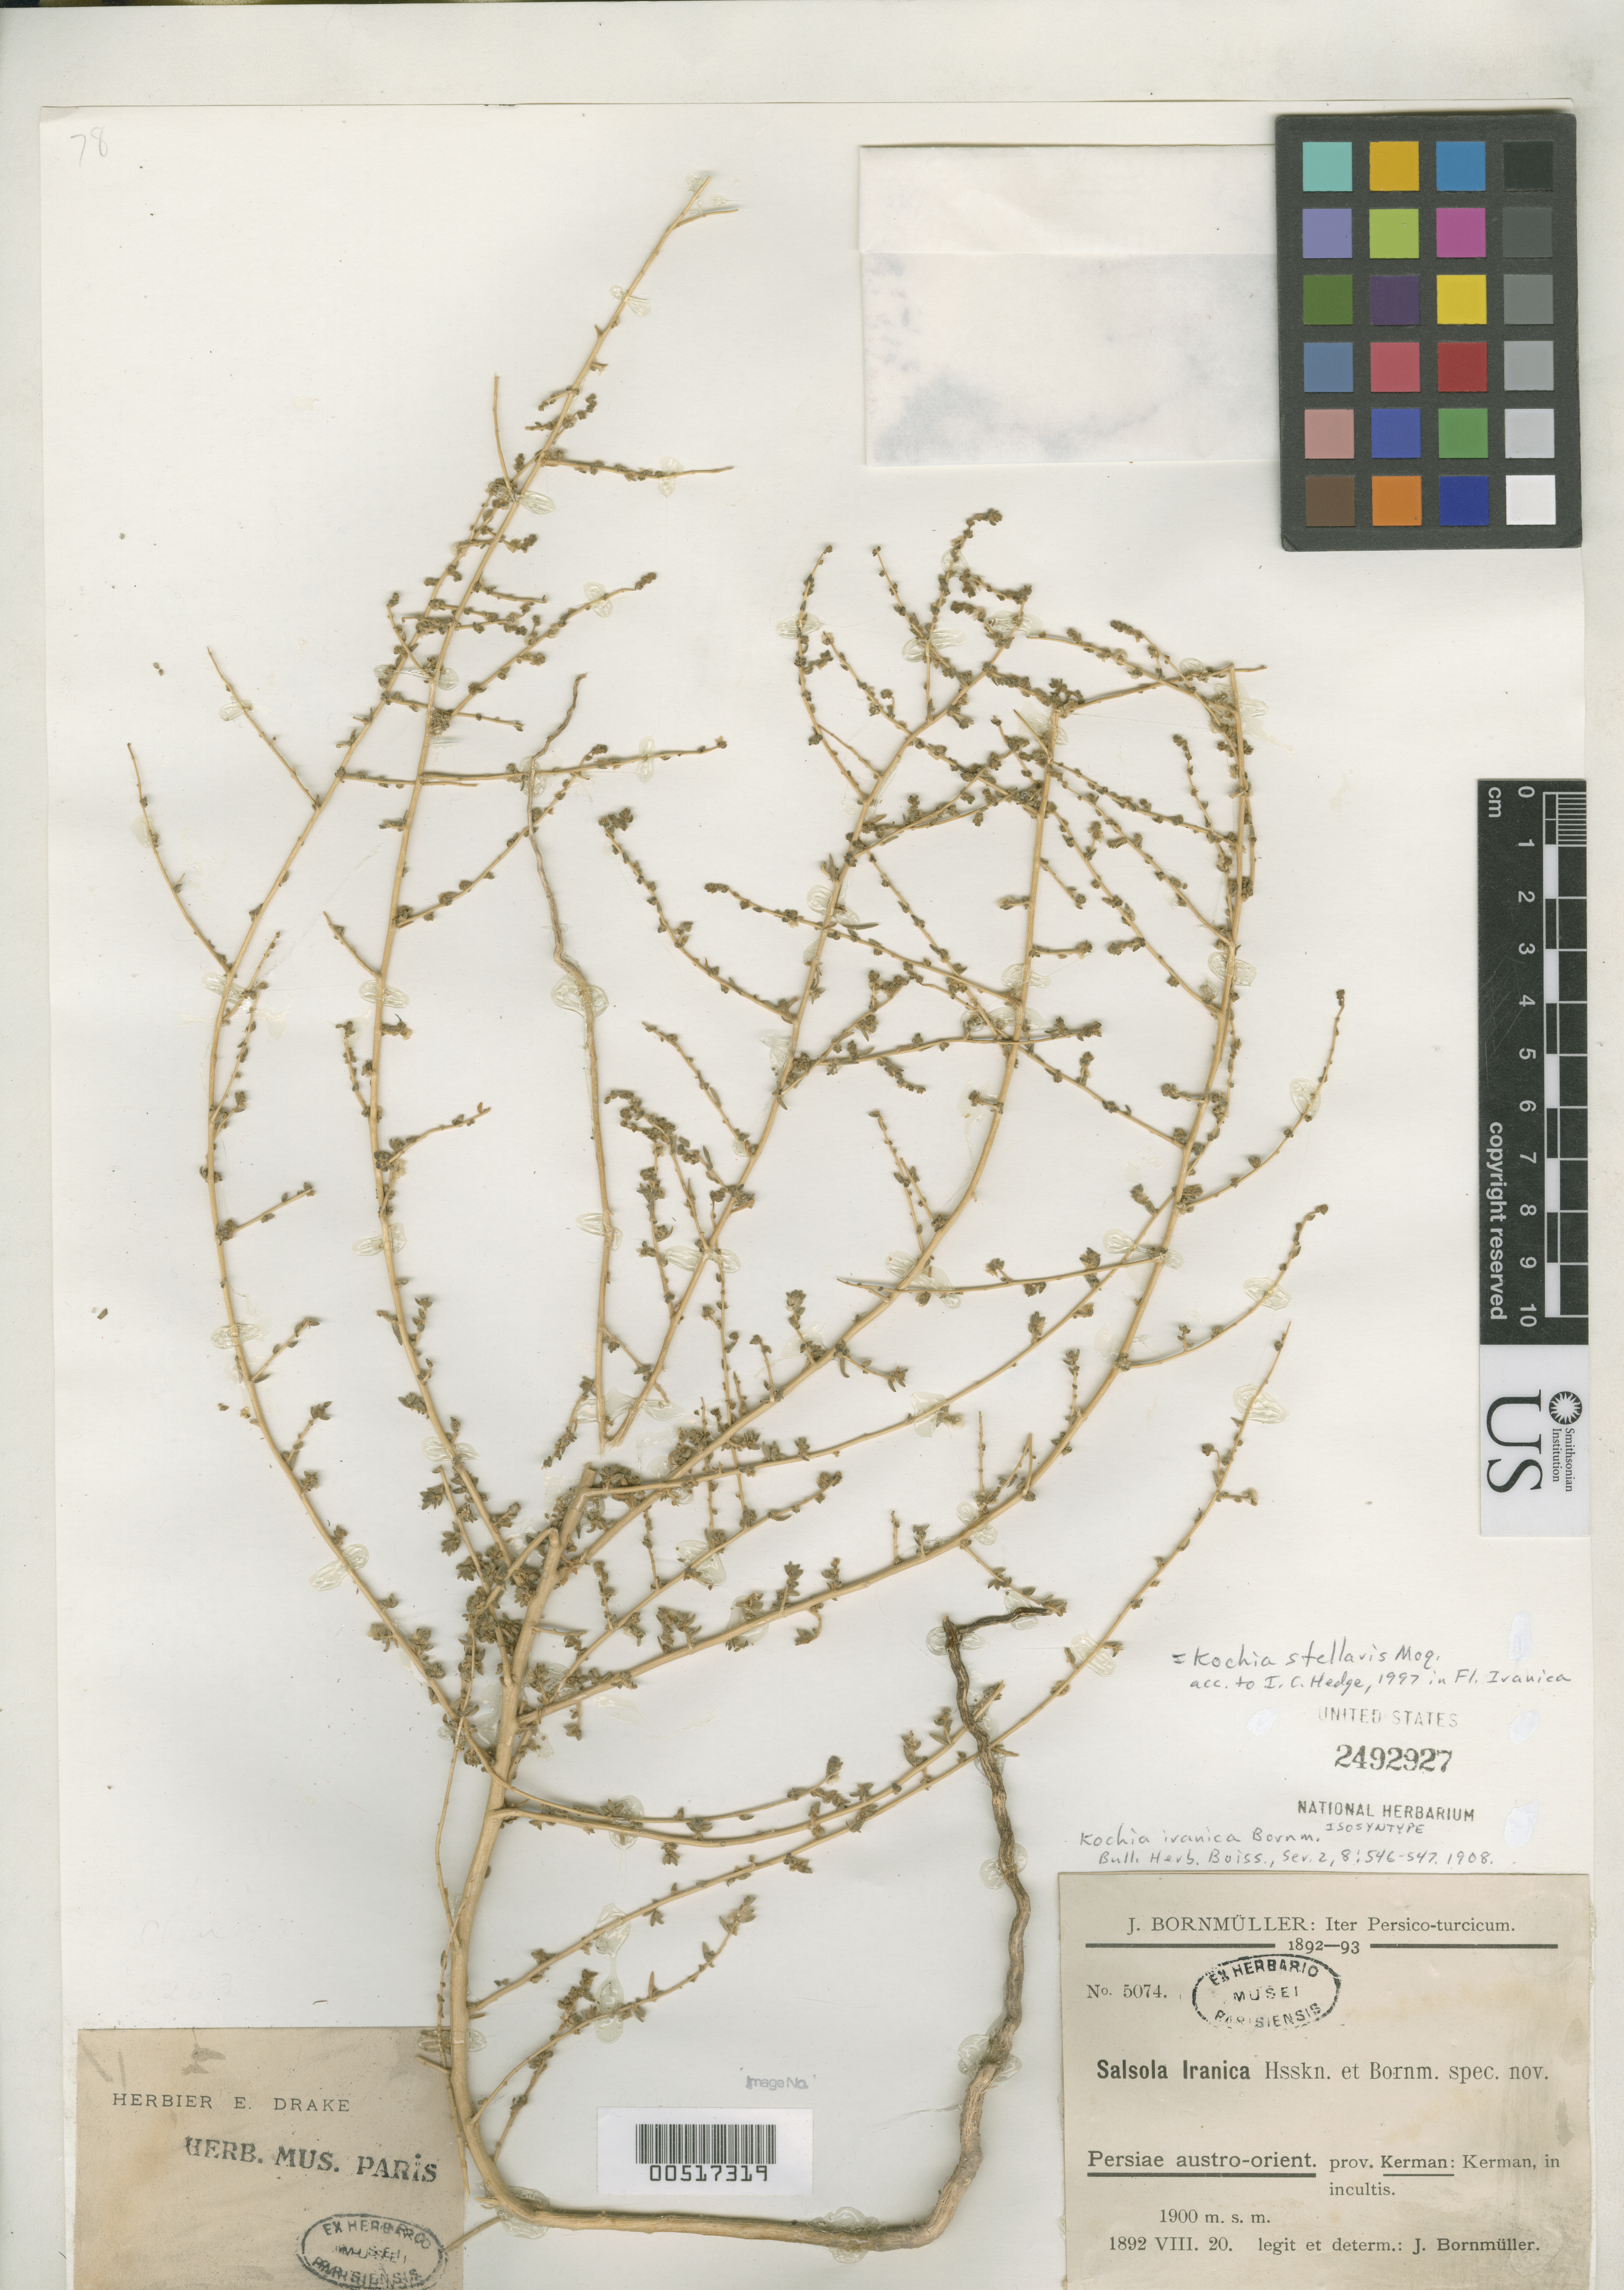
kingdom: Plantae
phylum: Tracheophyta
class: Magnoliopsida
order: Caryophyllales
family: Amaranthaceae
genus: Kochia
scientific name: Kochia iranica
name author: Bornm.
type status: Isosyntype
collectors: J. Bornmüller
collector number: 5074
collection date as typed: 20 Aug 1892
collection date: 1892-08-20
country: Iran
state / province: Kerman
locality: Persiae Austro-Orient., Kerman, Inincultis.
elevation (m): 1900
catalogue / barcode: US 2492927